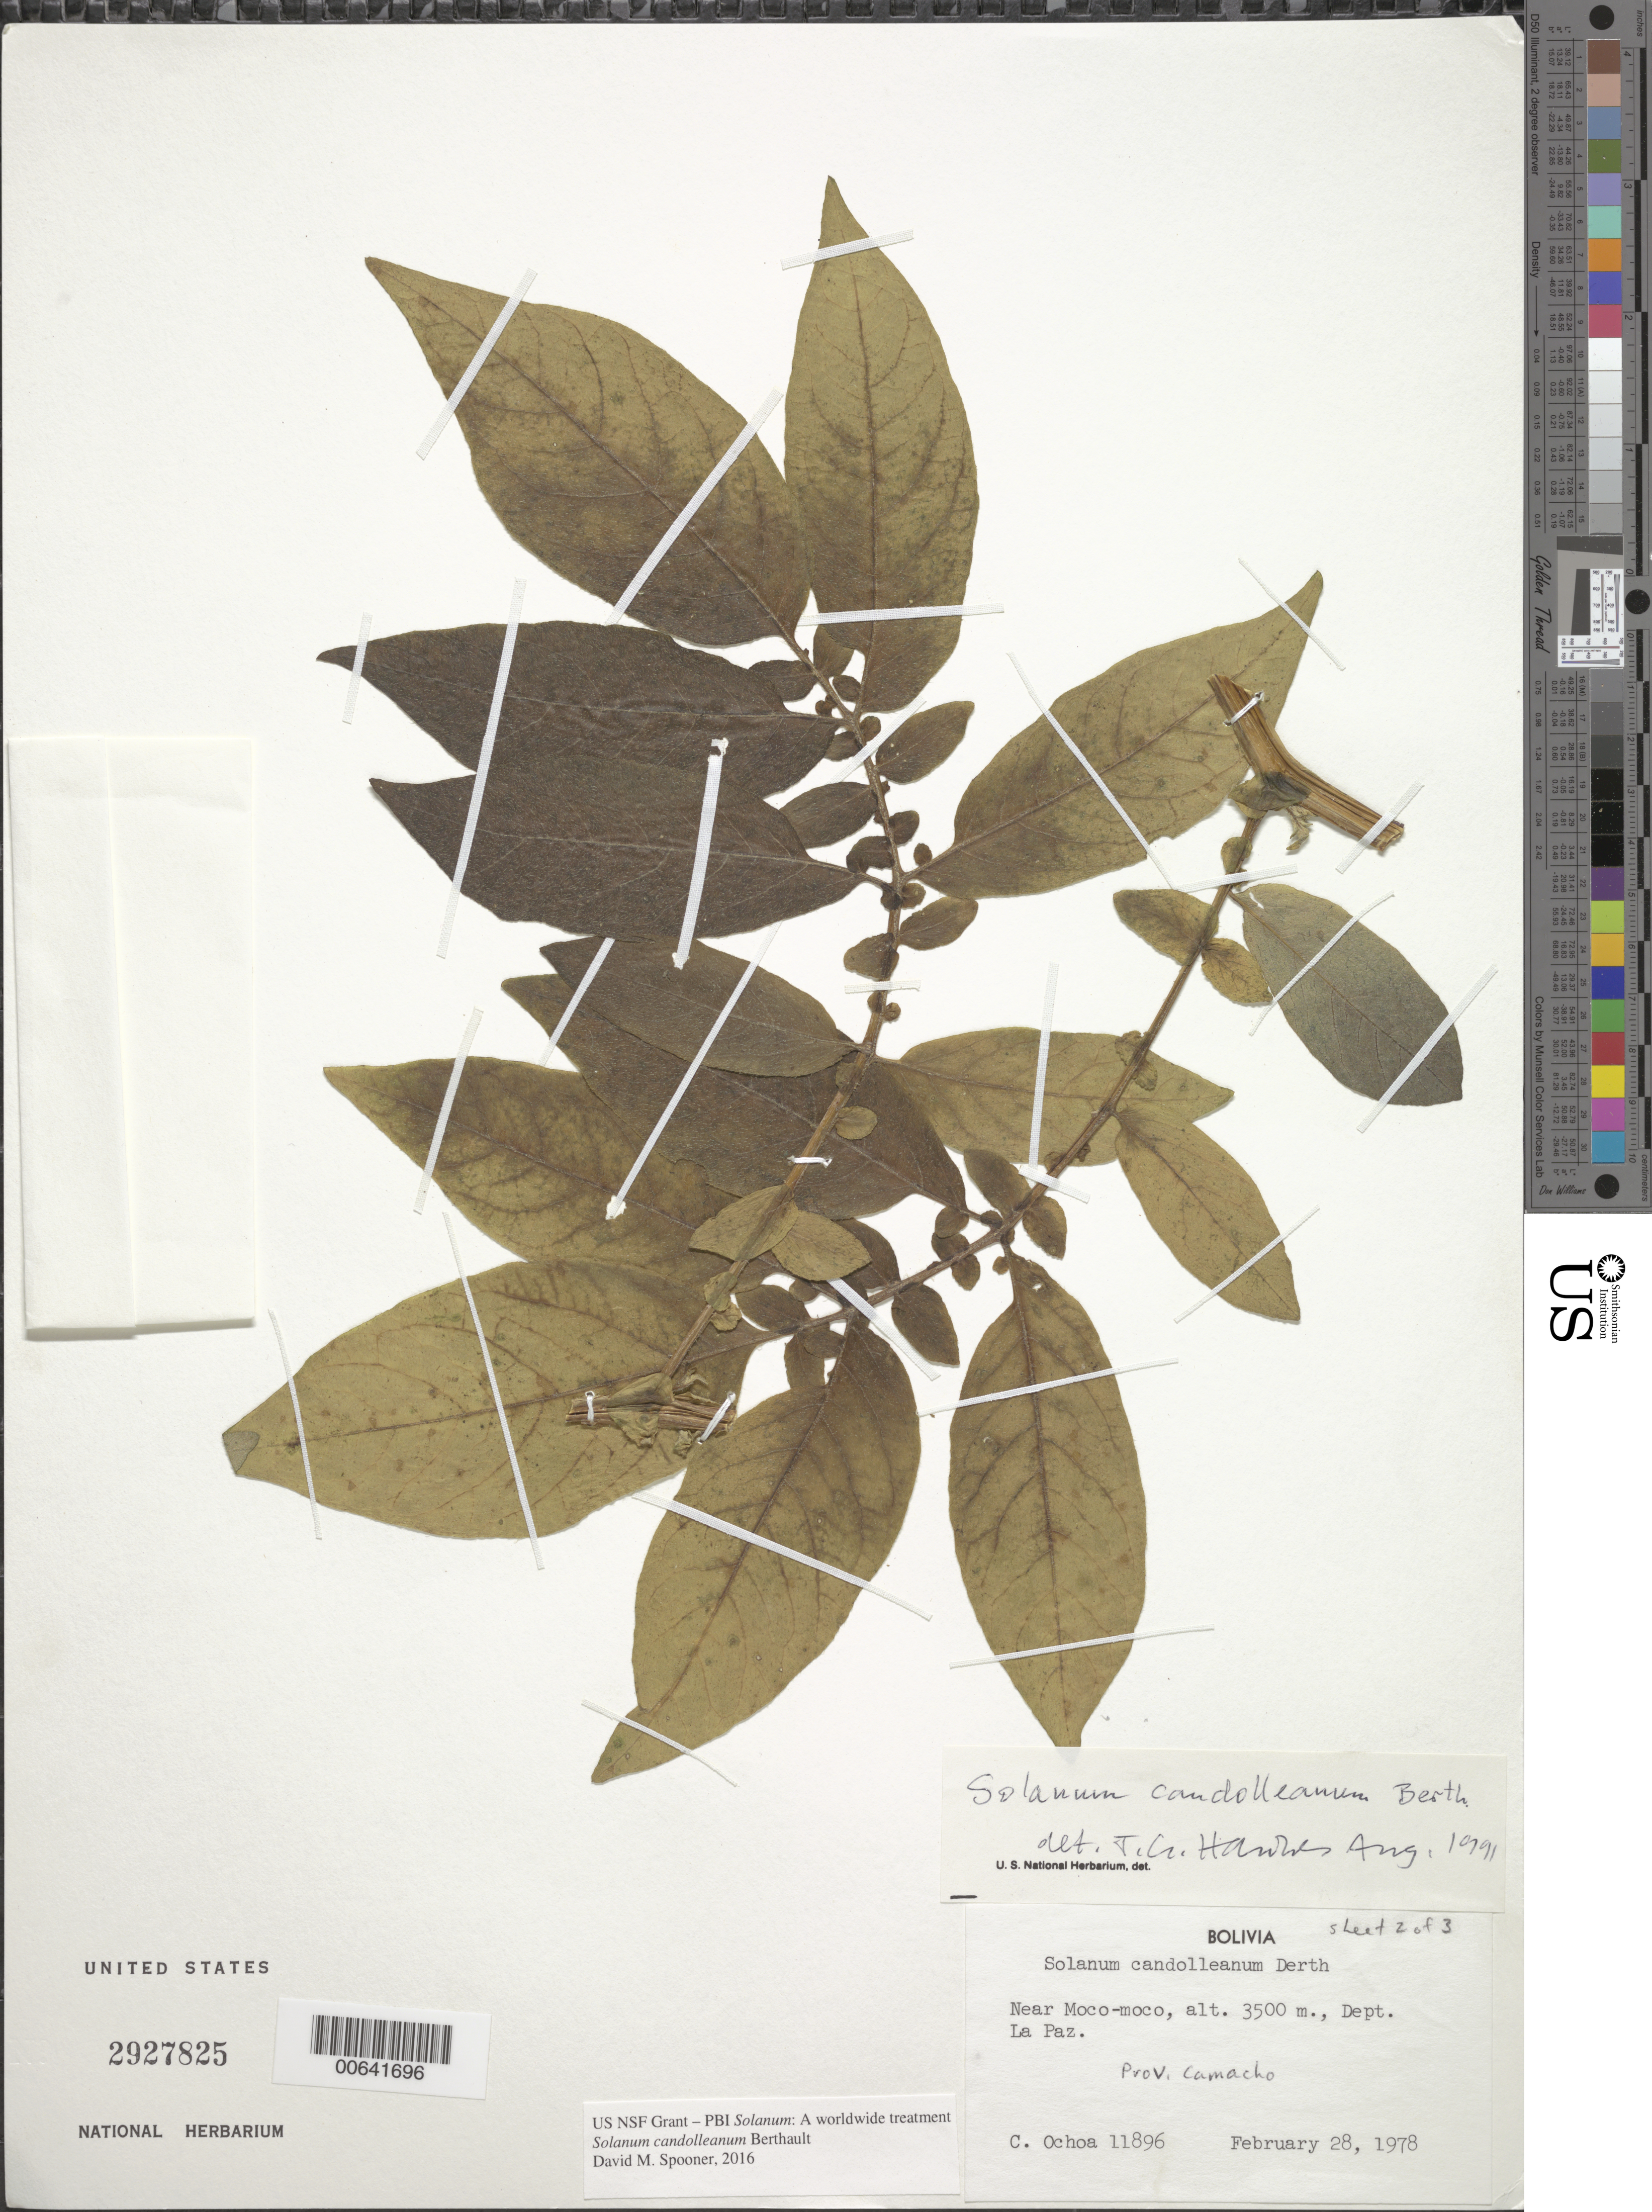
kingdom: Plantae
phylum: Tracheophyta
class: Magnoliopsida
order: Solanales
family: Solanaceae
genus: Solanum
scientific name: Solanum candolleanum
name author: Berthault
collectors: C. Ochoa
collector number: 11896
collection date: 1978-02-28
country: Bolivia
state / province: La Paz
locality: Near Moco-moco, Dept. La Paz. Prov. Camacho.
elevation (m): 3500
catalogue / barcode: US 2927825